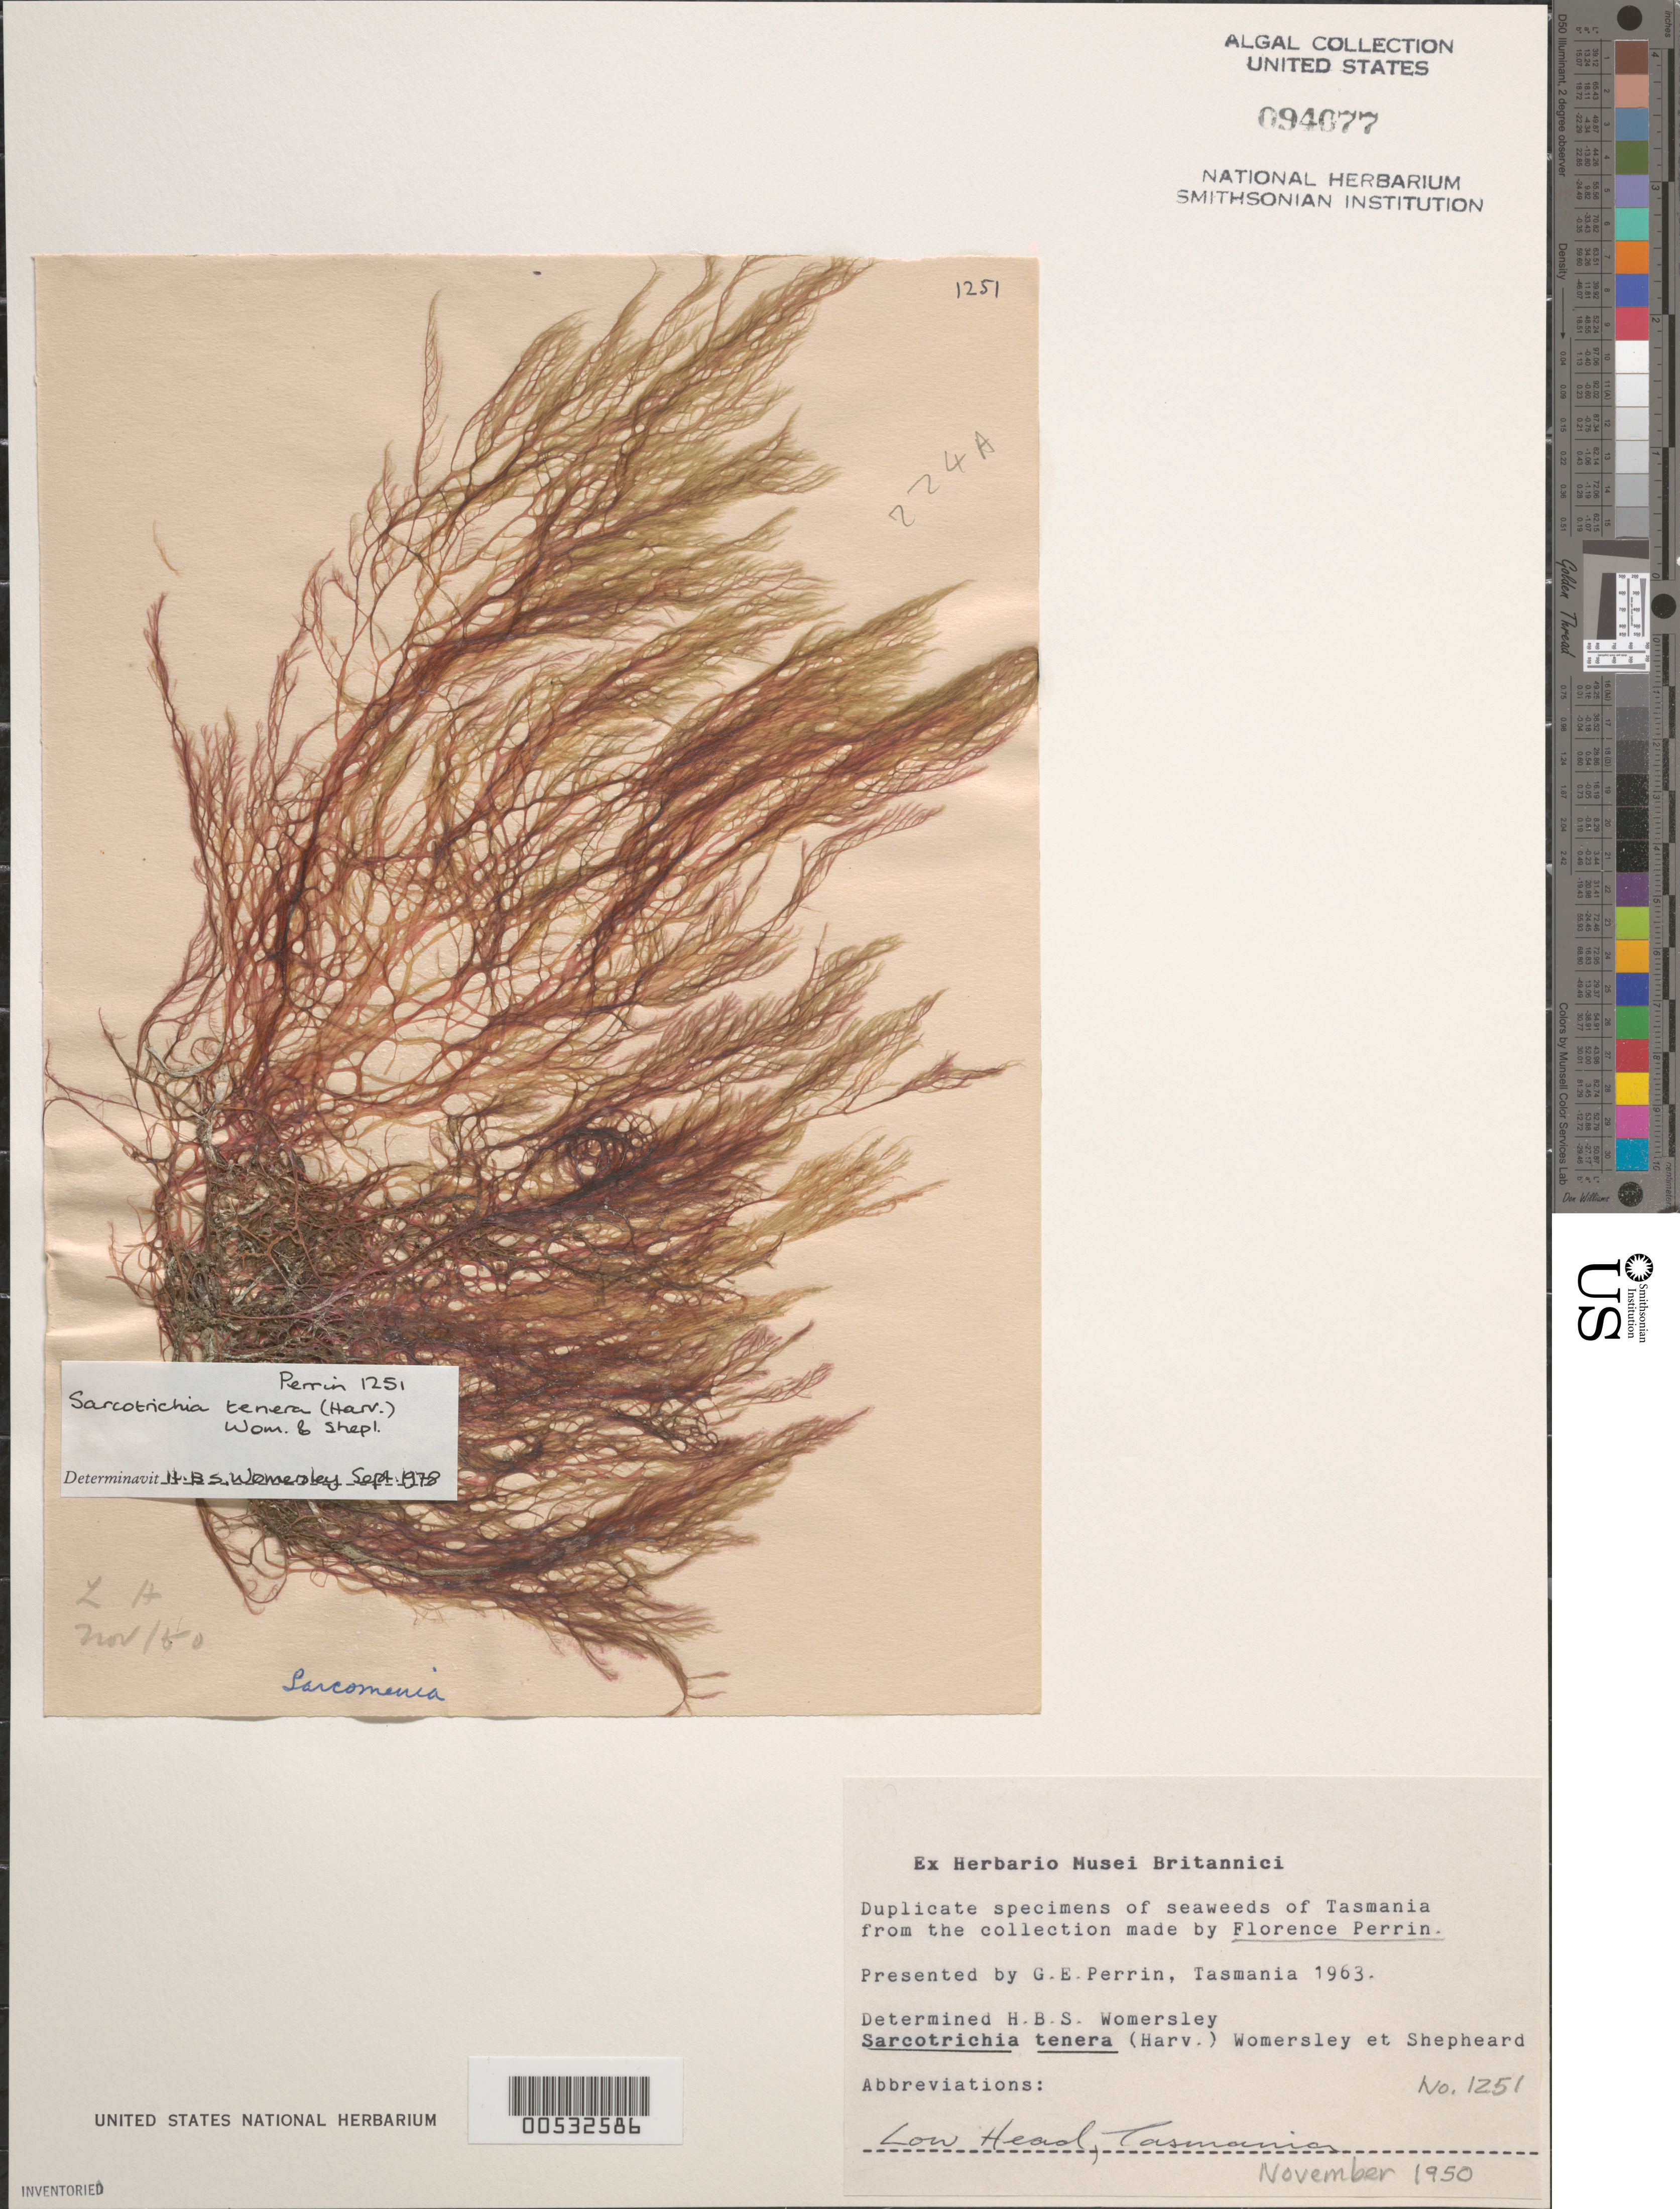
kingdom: Plantae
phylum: Rhodophyta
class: Florideophyceae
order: Ceramiales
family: Sarcomeniaceae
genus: Sarcotrichia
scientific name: Sarcotrichia tenera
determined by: Womersley, H. B. S.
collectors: F. Perrin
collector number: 1251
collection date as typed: Nov 1950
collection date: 1950-11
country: Australia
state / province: Tasmania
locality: Low Head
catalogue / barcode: US 94077